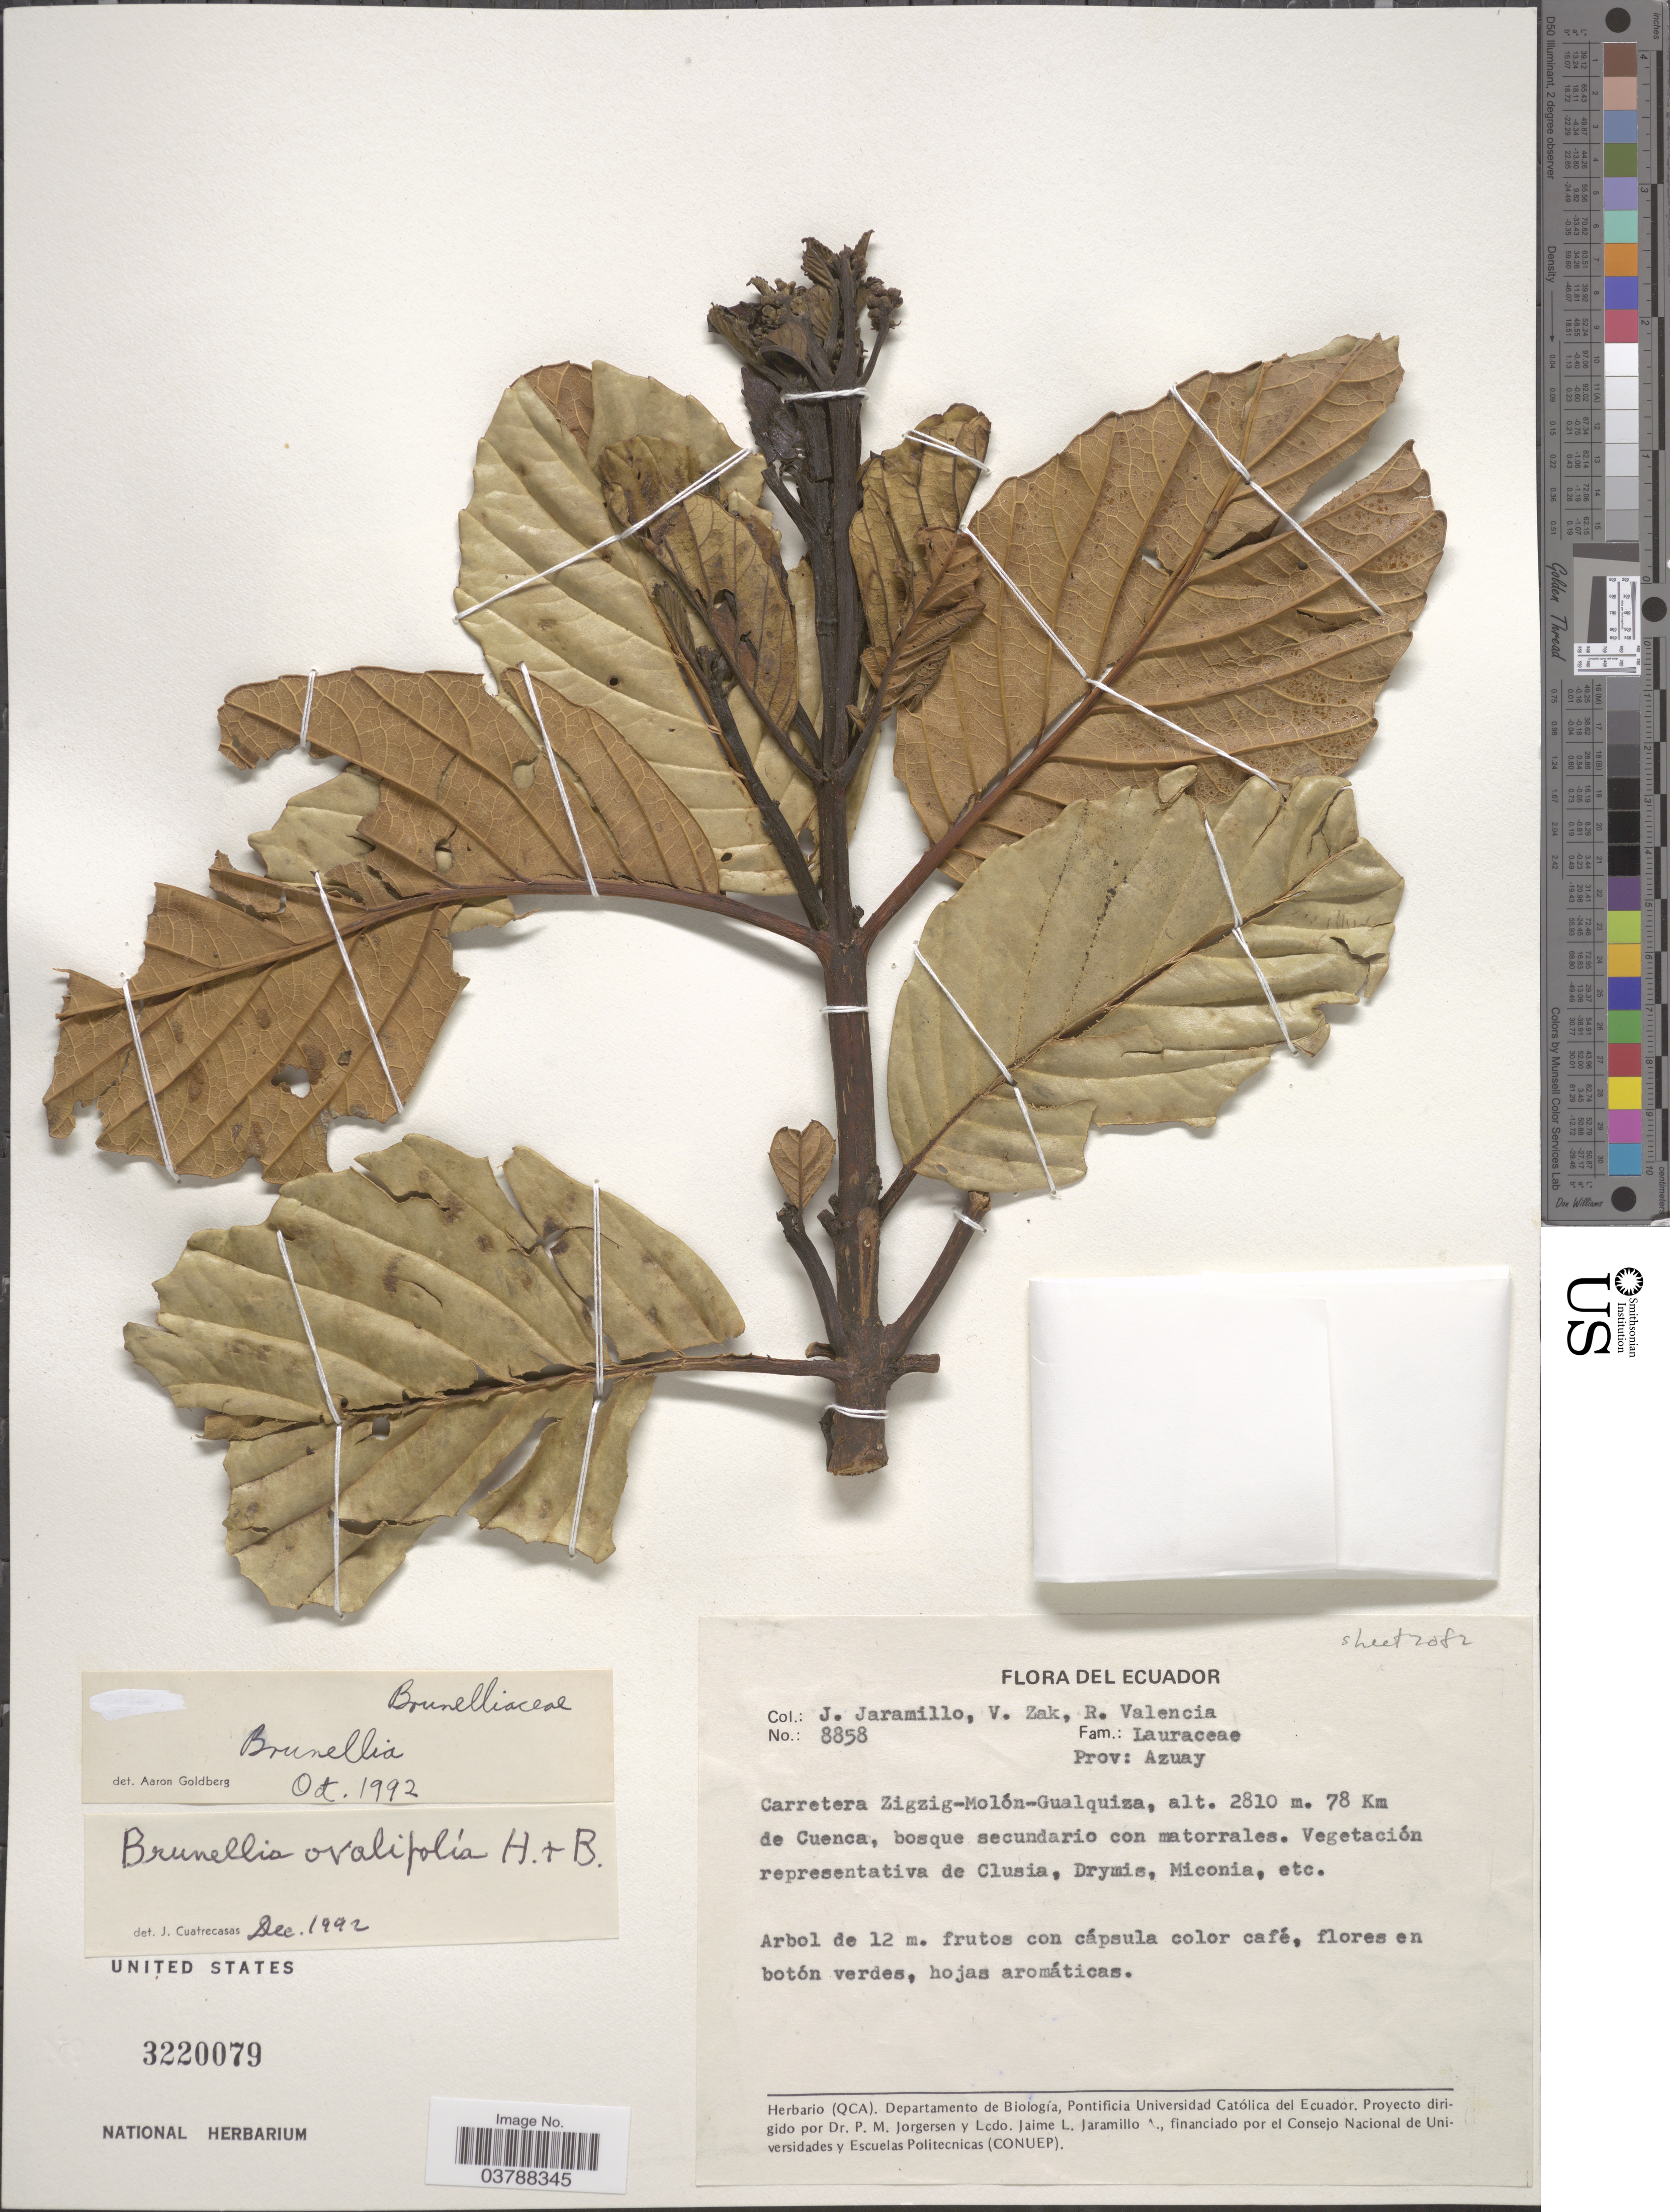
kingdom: Plantae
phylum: Tracheophyta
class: Magnoliopsida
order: Oxalidales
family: Brunelliaceae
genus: Brunellia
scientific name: Brunellia ovalifolia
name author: Bonpl.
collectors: J. Jaramillo, V. Zak & R. Valencia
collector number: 8858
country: Ecuador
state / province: Azuay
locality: Carretera Zigzig-Molón-Gualaquiza. Km 78 de Cuenca.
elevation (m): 2810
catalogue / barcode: US 3220079